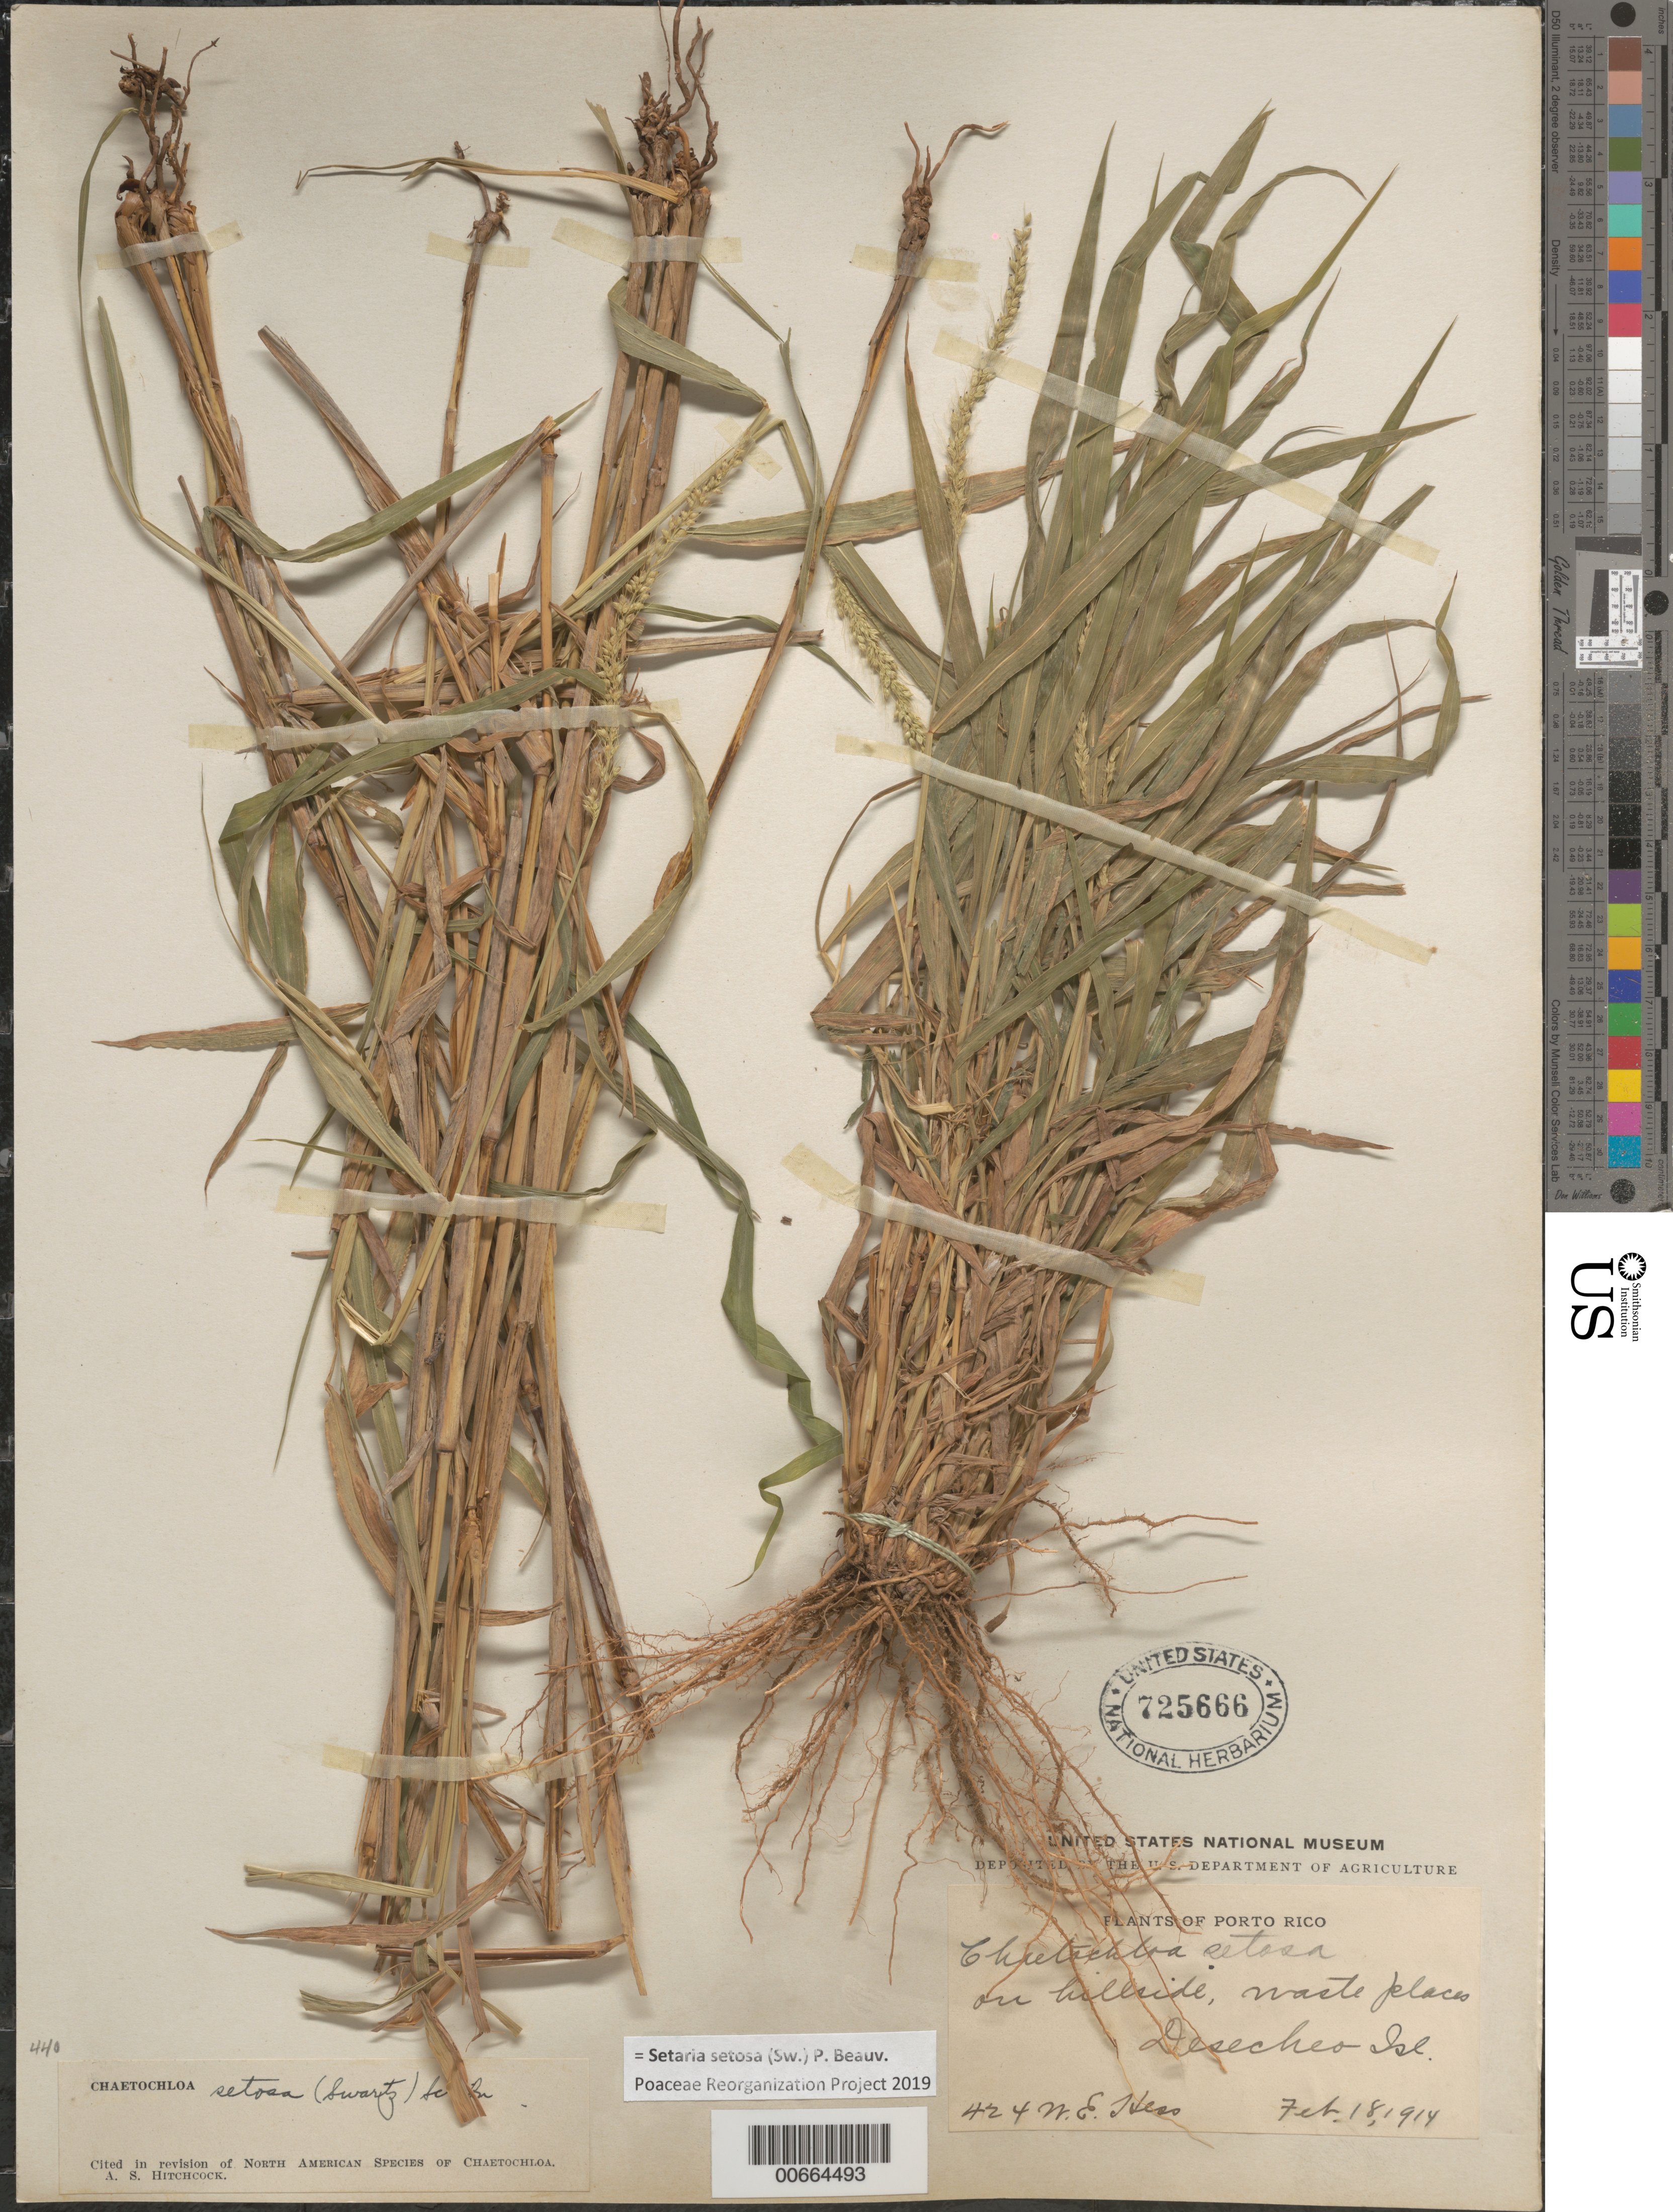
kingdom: Plantae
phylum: Tracheophyta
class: Liliopsida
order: Poales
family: Poaceae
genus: Setaria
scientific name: Setaria setosa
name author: (Sw.) P. Beauv.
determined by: Poaceae Reorganization Project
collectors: W. Hess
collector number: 424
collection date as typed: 18 Feb 1914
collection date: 1914-02-18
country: Puerto Rico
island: Desecheo I.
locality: Desecheo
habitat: On hillside, waste places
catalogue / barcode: US 725666